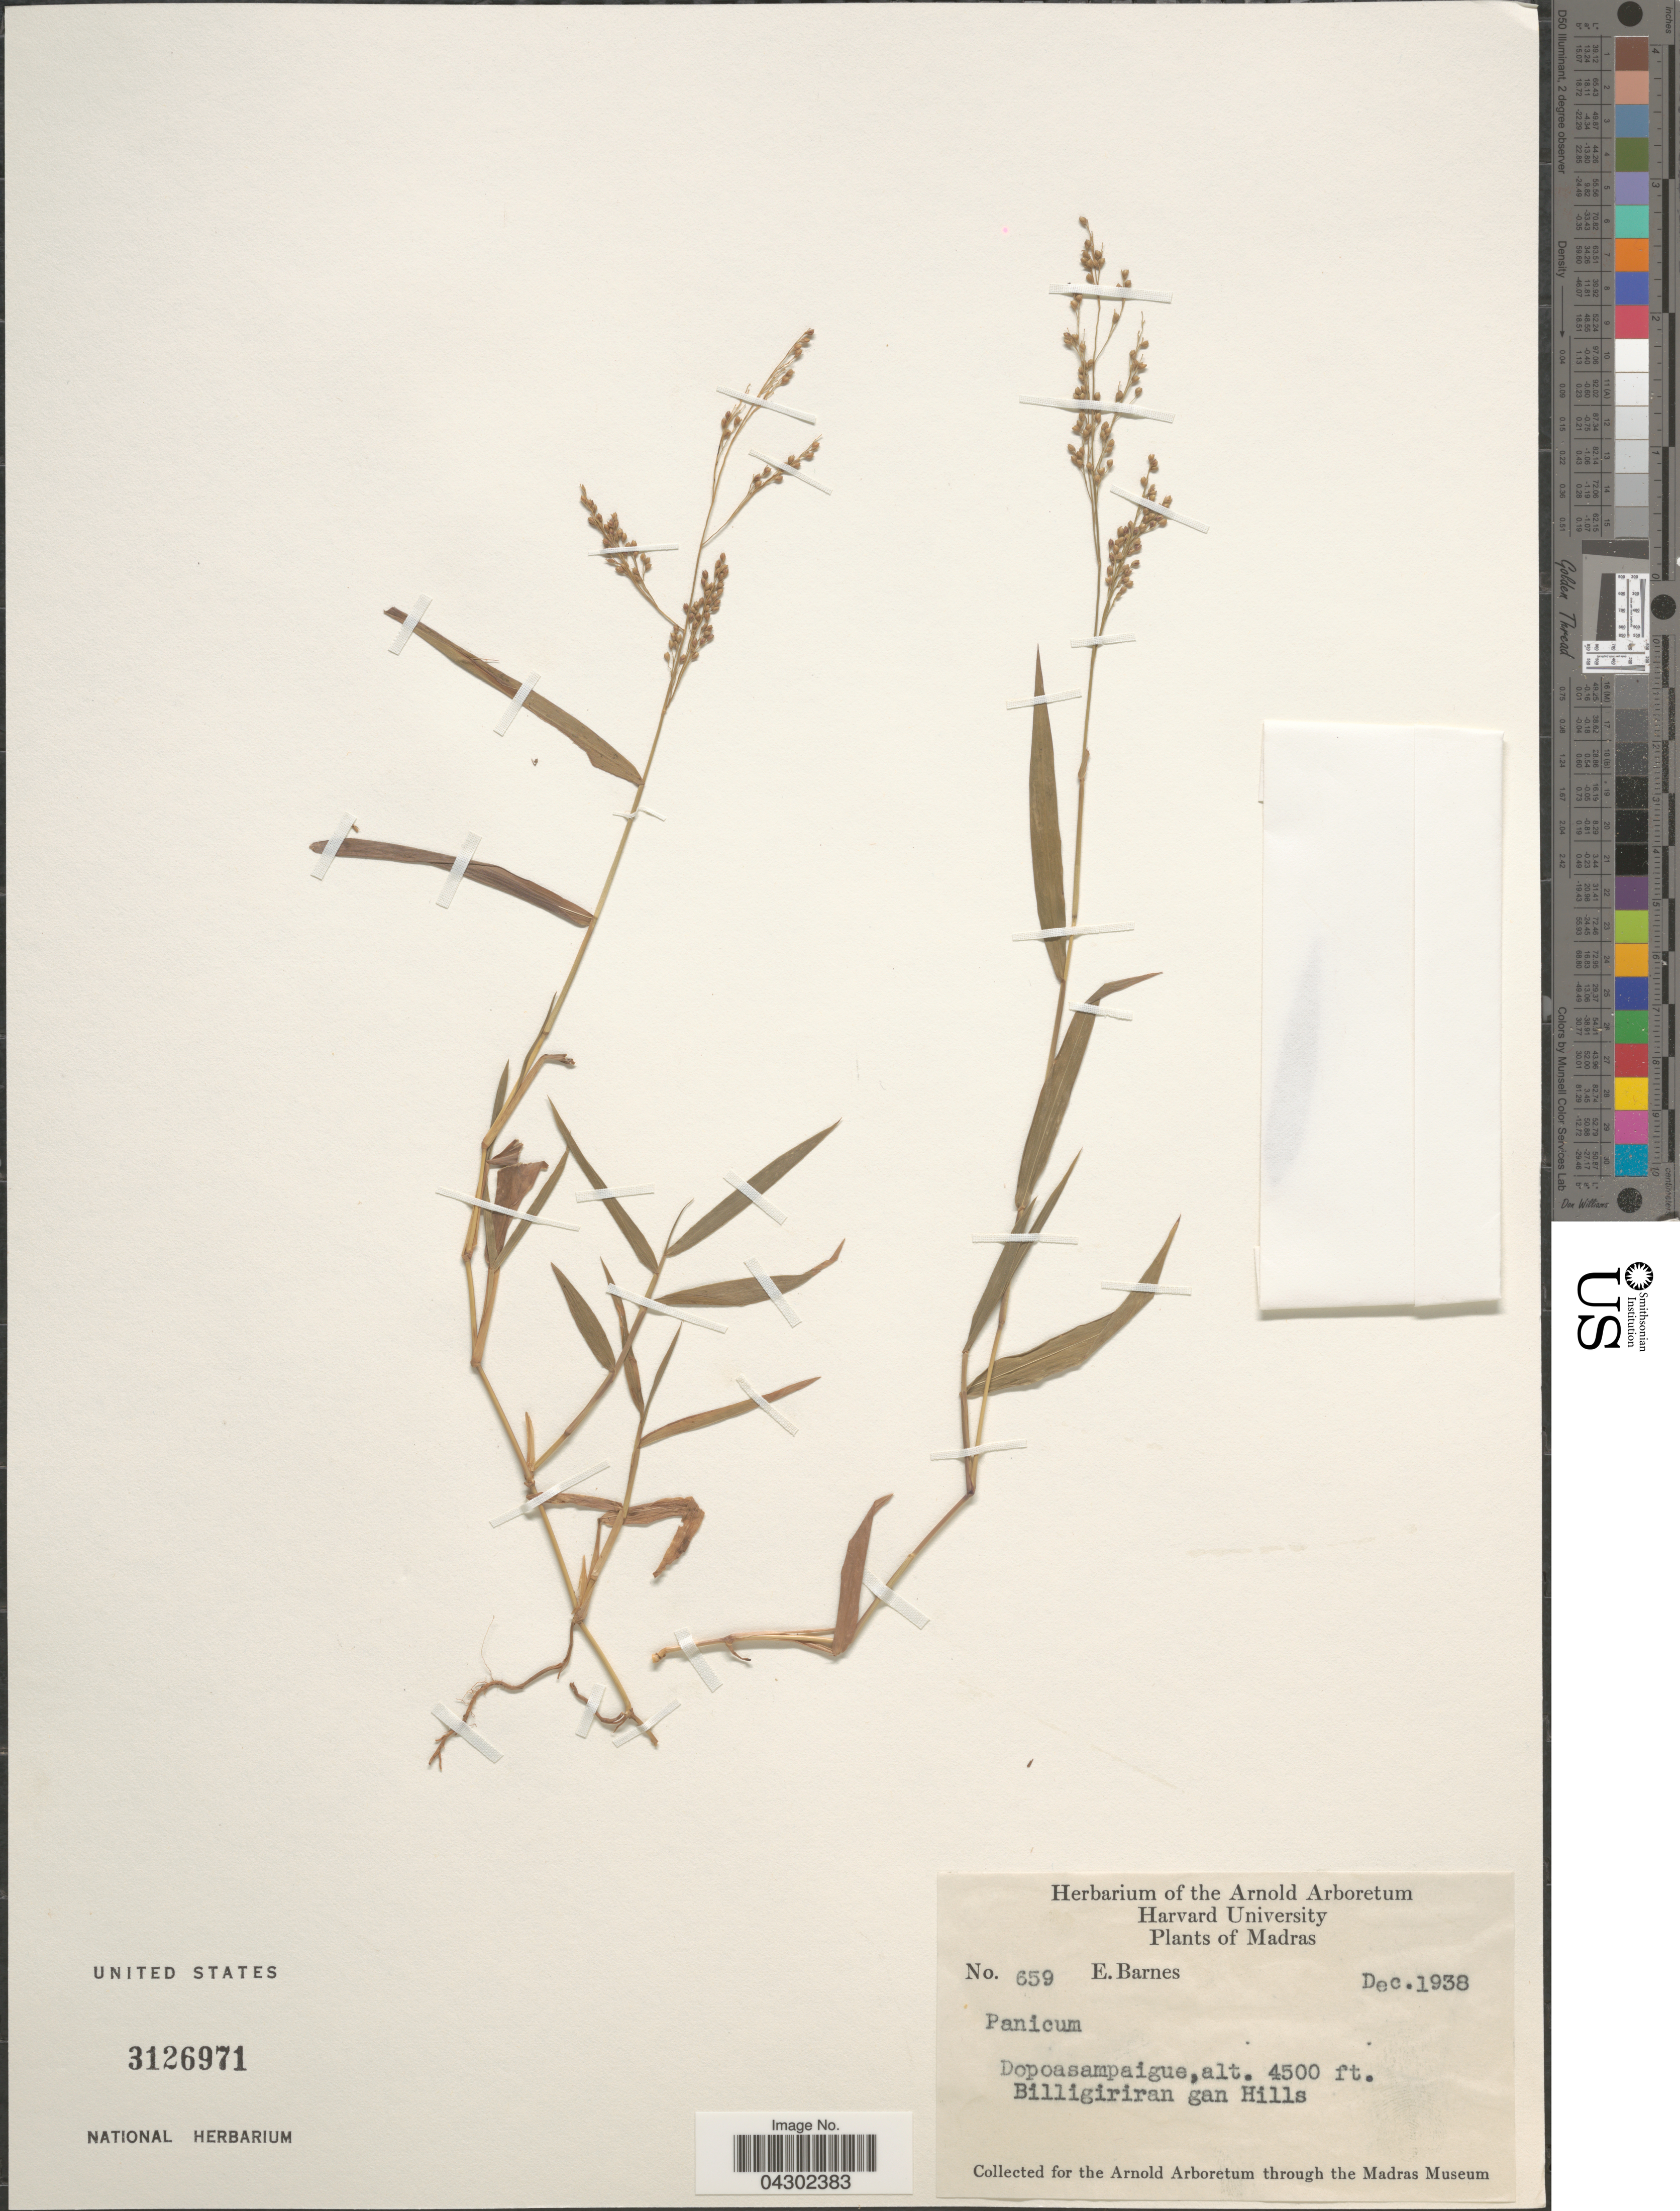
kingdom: Plantae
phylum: Tracheophyta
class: Liliopsida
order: Poales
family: Poaceae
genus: Panicum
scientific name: Panicum sp.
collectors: E. Barnes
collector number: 659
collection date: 1938-12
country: India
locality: Madras. Dopoasampaigue, Billigiriran gan Hills.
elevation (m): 1372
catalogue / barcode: US 3126971